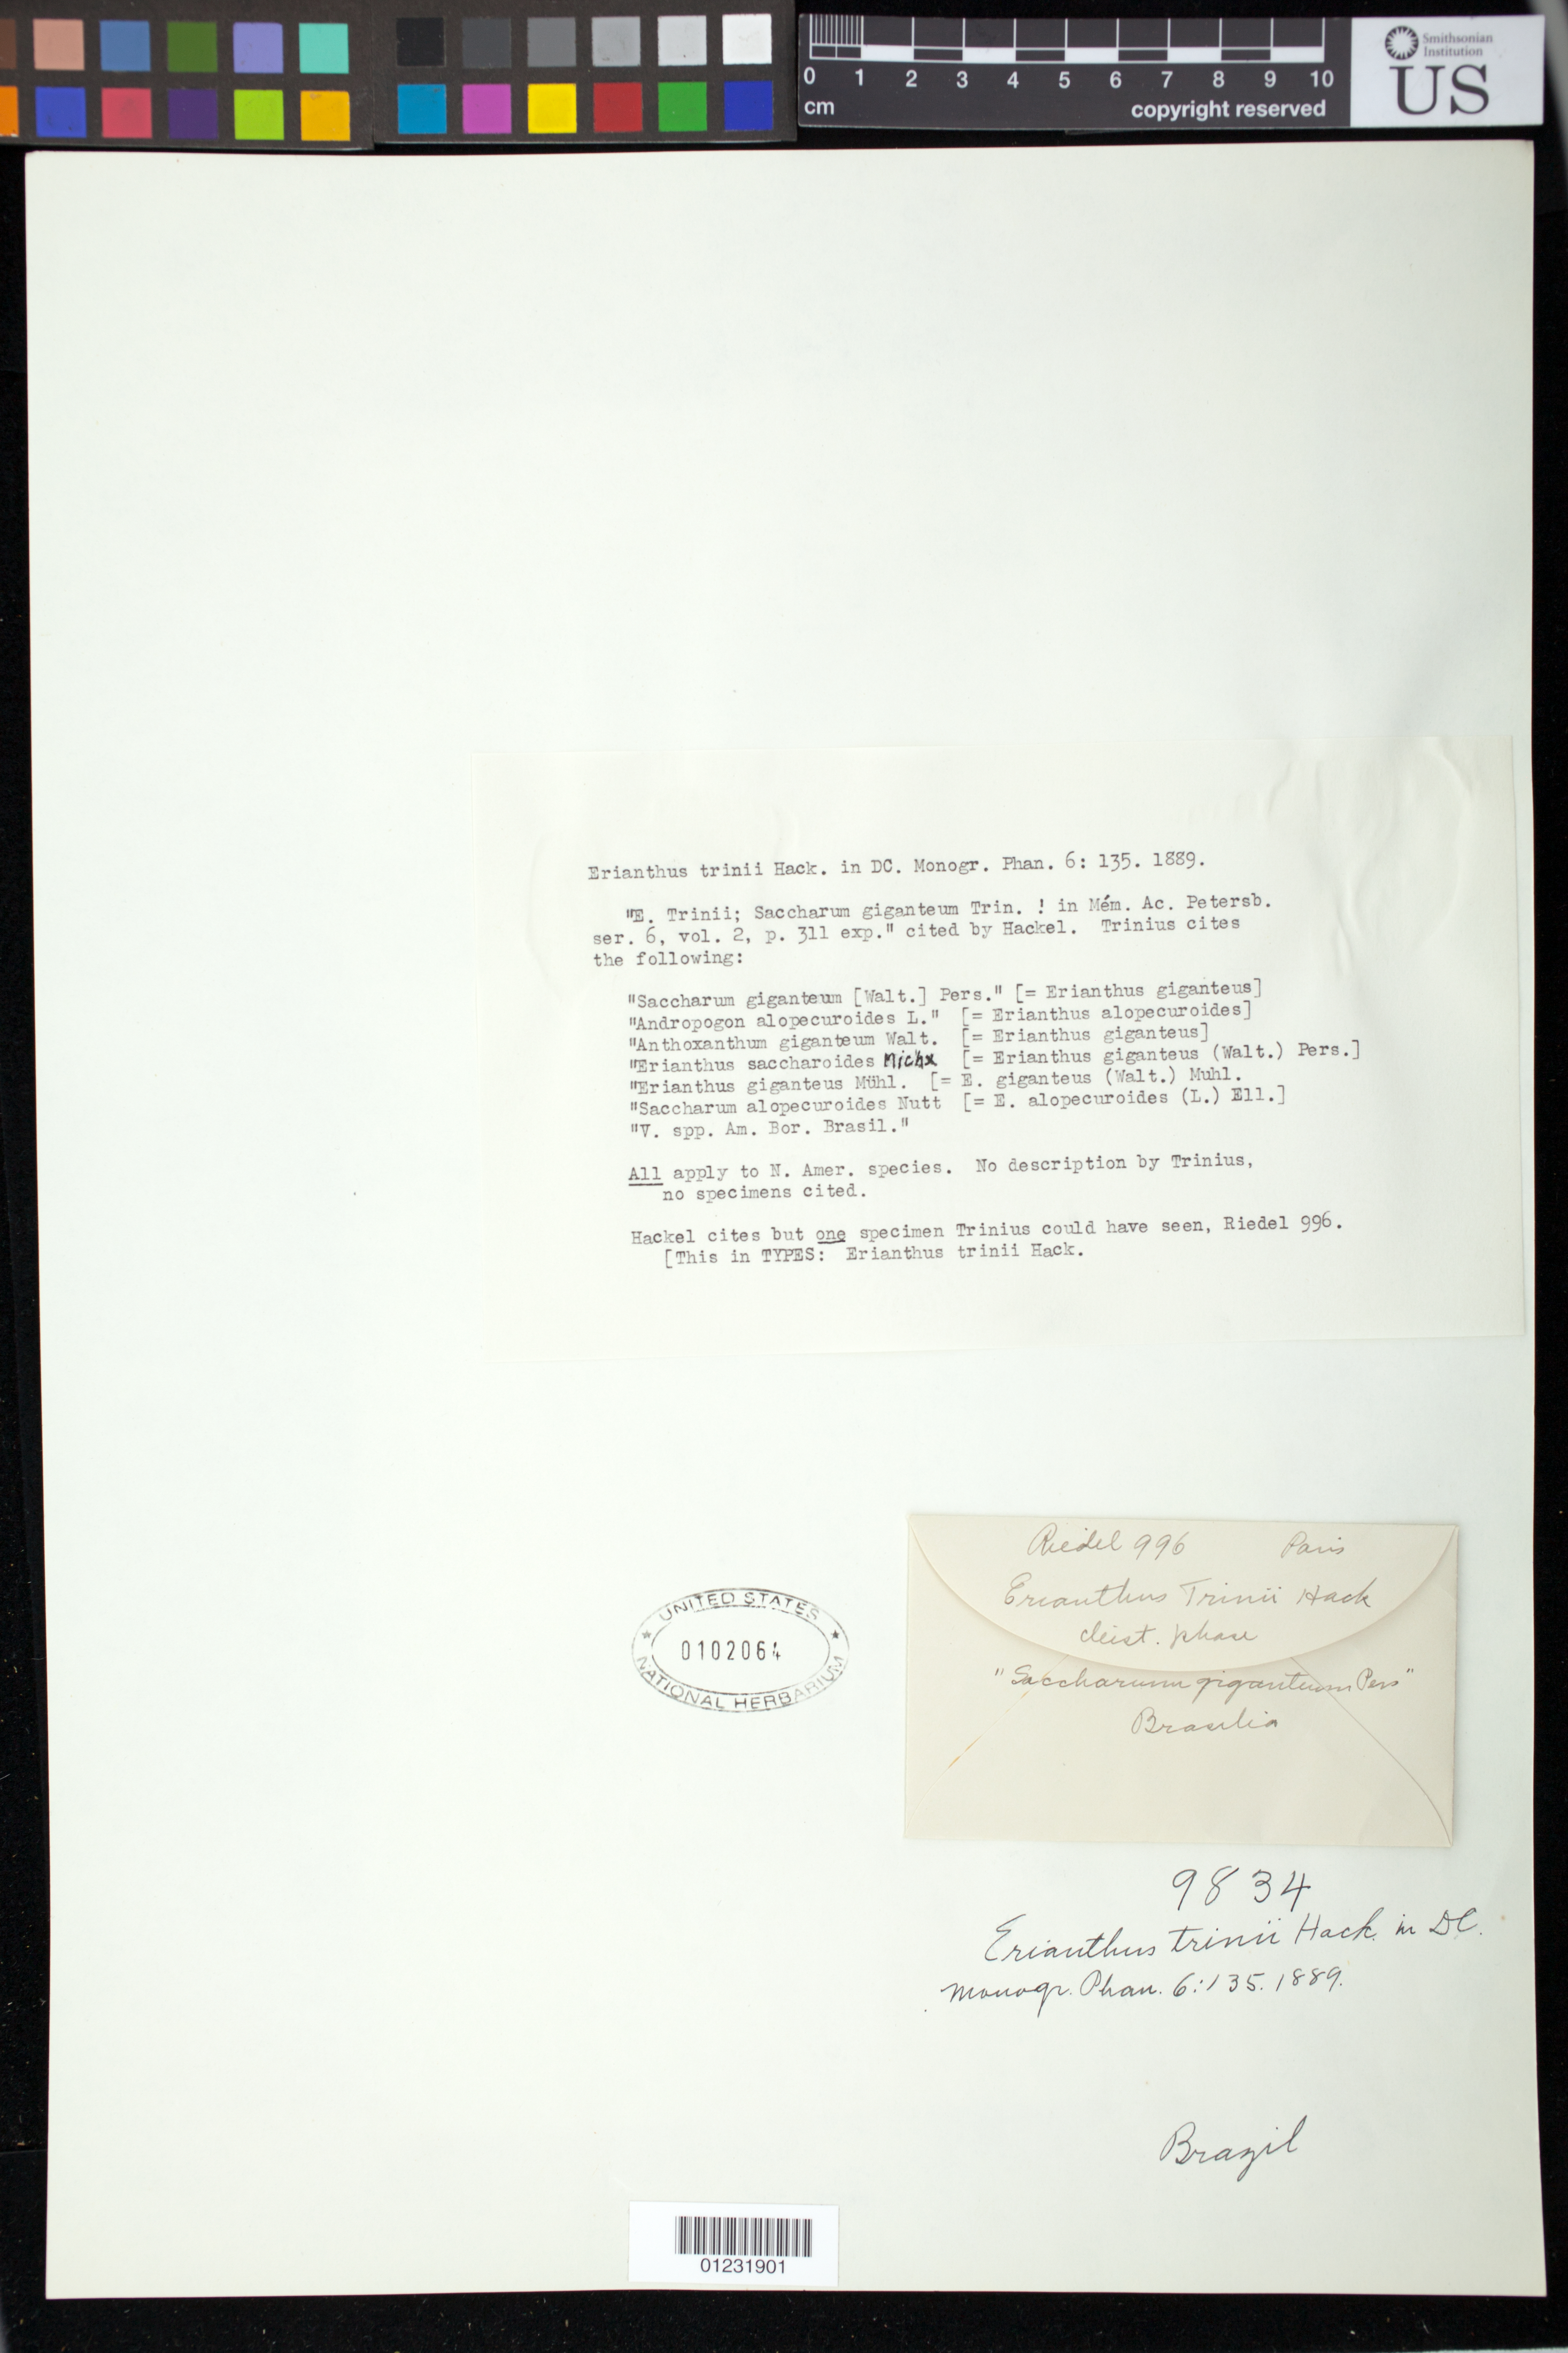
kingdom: Plantae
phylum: Tracheophyta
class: Liliopsida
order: Poales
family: Poaceae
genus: Erianthus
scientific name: Erianthus saccharoides var. trinii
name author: Hack.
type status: Syntype Fragment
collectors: Riedel, --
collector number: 996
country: Brazil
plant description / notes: Fragmentary material of type specimen ex herb. Paris.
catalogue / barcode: US 102064